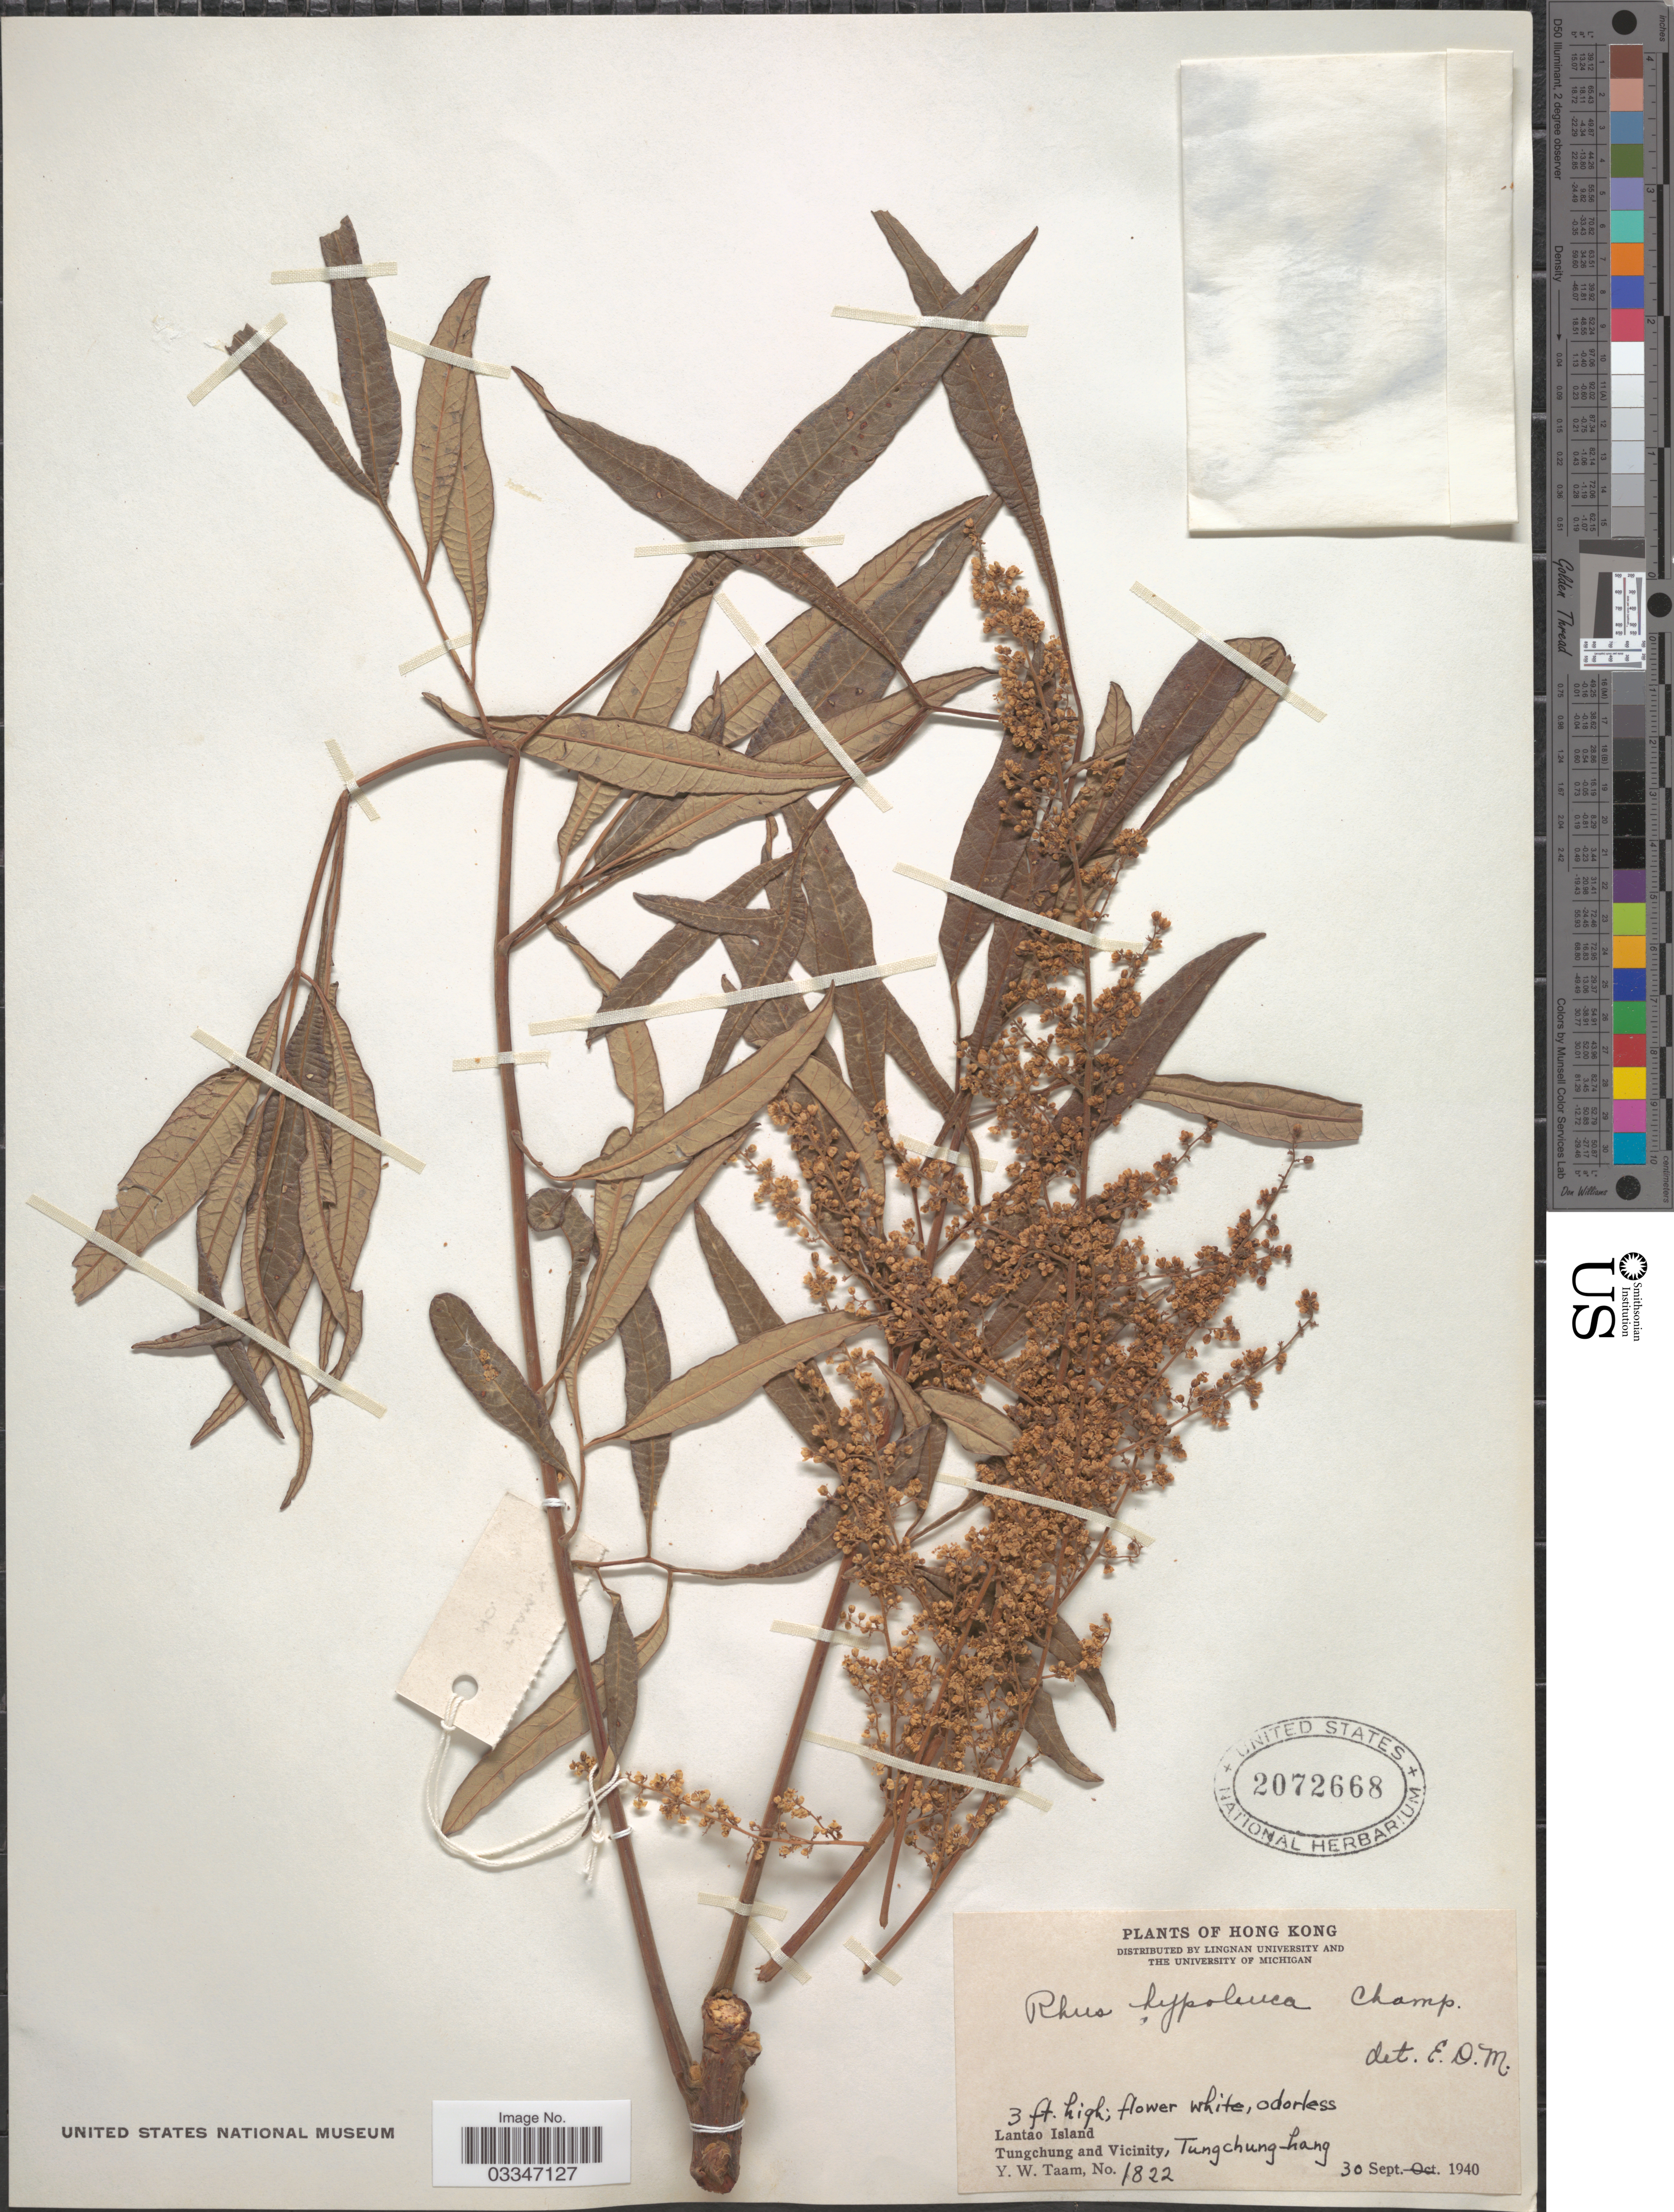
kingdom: Plantae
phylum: Tracheophyta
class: Magnoliopsida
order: Sapindales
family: Anacardiaceae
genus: Rhus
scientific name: Rhus hypoleuca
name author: Champ. ex Benth.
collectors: Y. W. Taam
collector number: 1822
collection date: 1940-09-30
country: China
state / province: Hong Kong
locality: Lantao Island. Tungchung and Vicinity. Tungchung-Lang.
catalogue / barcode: US 2072668